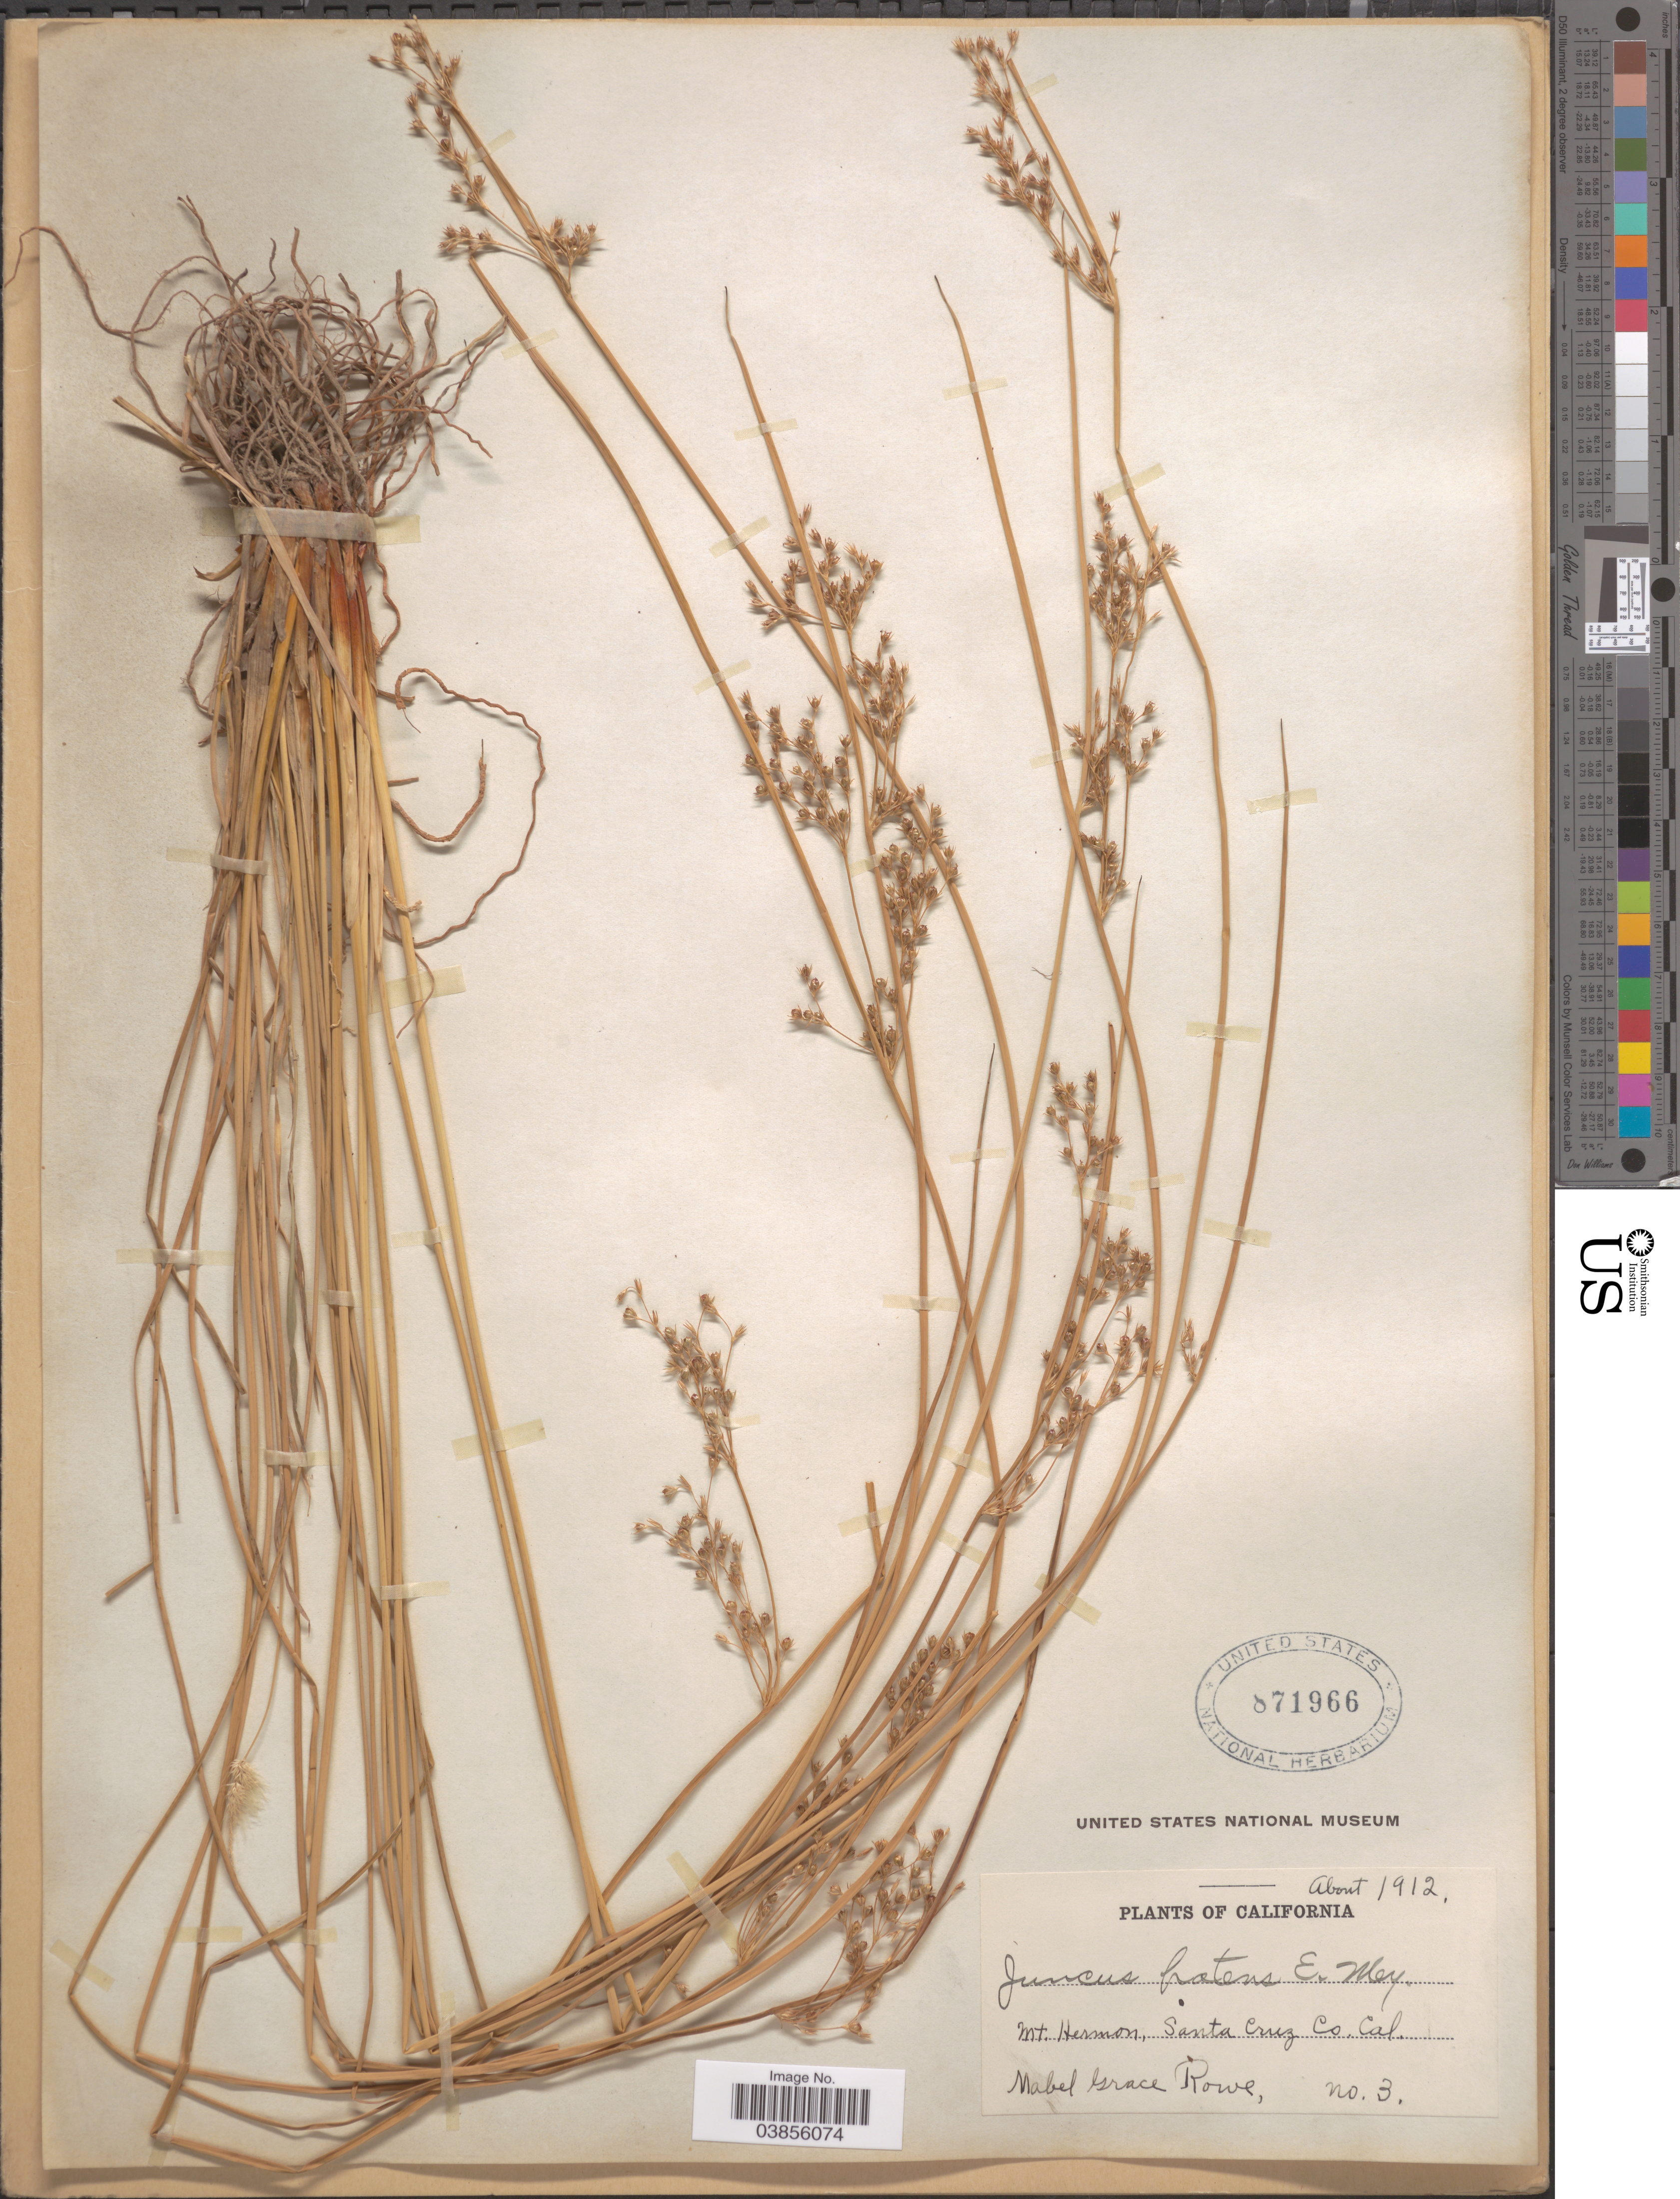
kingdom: Plantae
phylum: Tracheophyta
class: Liliopsida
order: Poales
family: Juncaceae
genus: Juncus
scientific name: Juncus parryi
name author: Engelm.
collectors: M. Rowe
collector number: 3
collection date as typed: About 1912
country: United States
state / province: California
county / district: Santa Cruz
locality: Mt. Hermon, Santa Cruz Co.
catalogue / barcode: US 871966